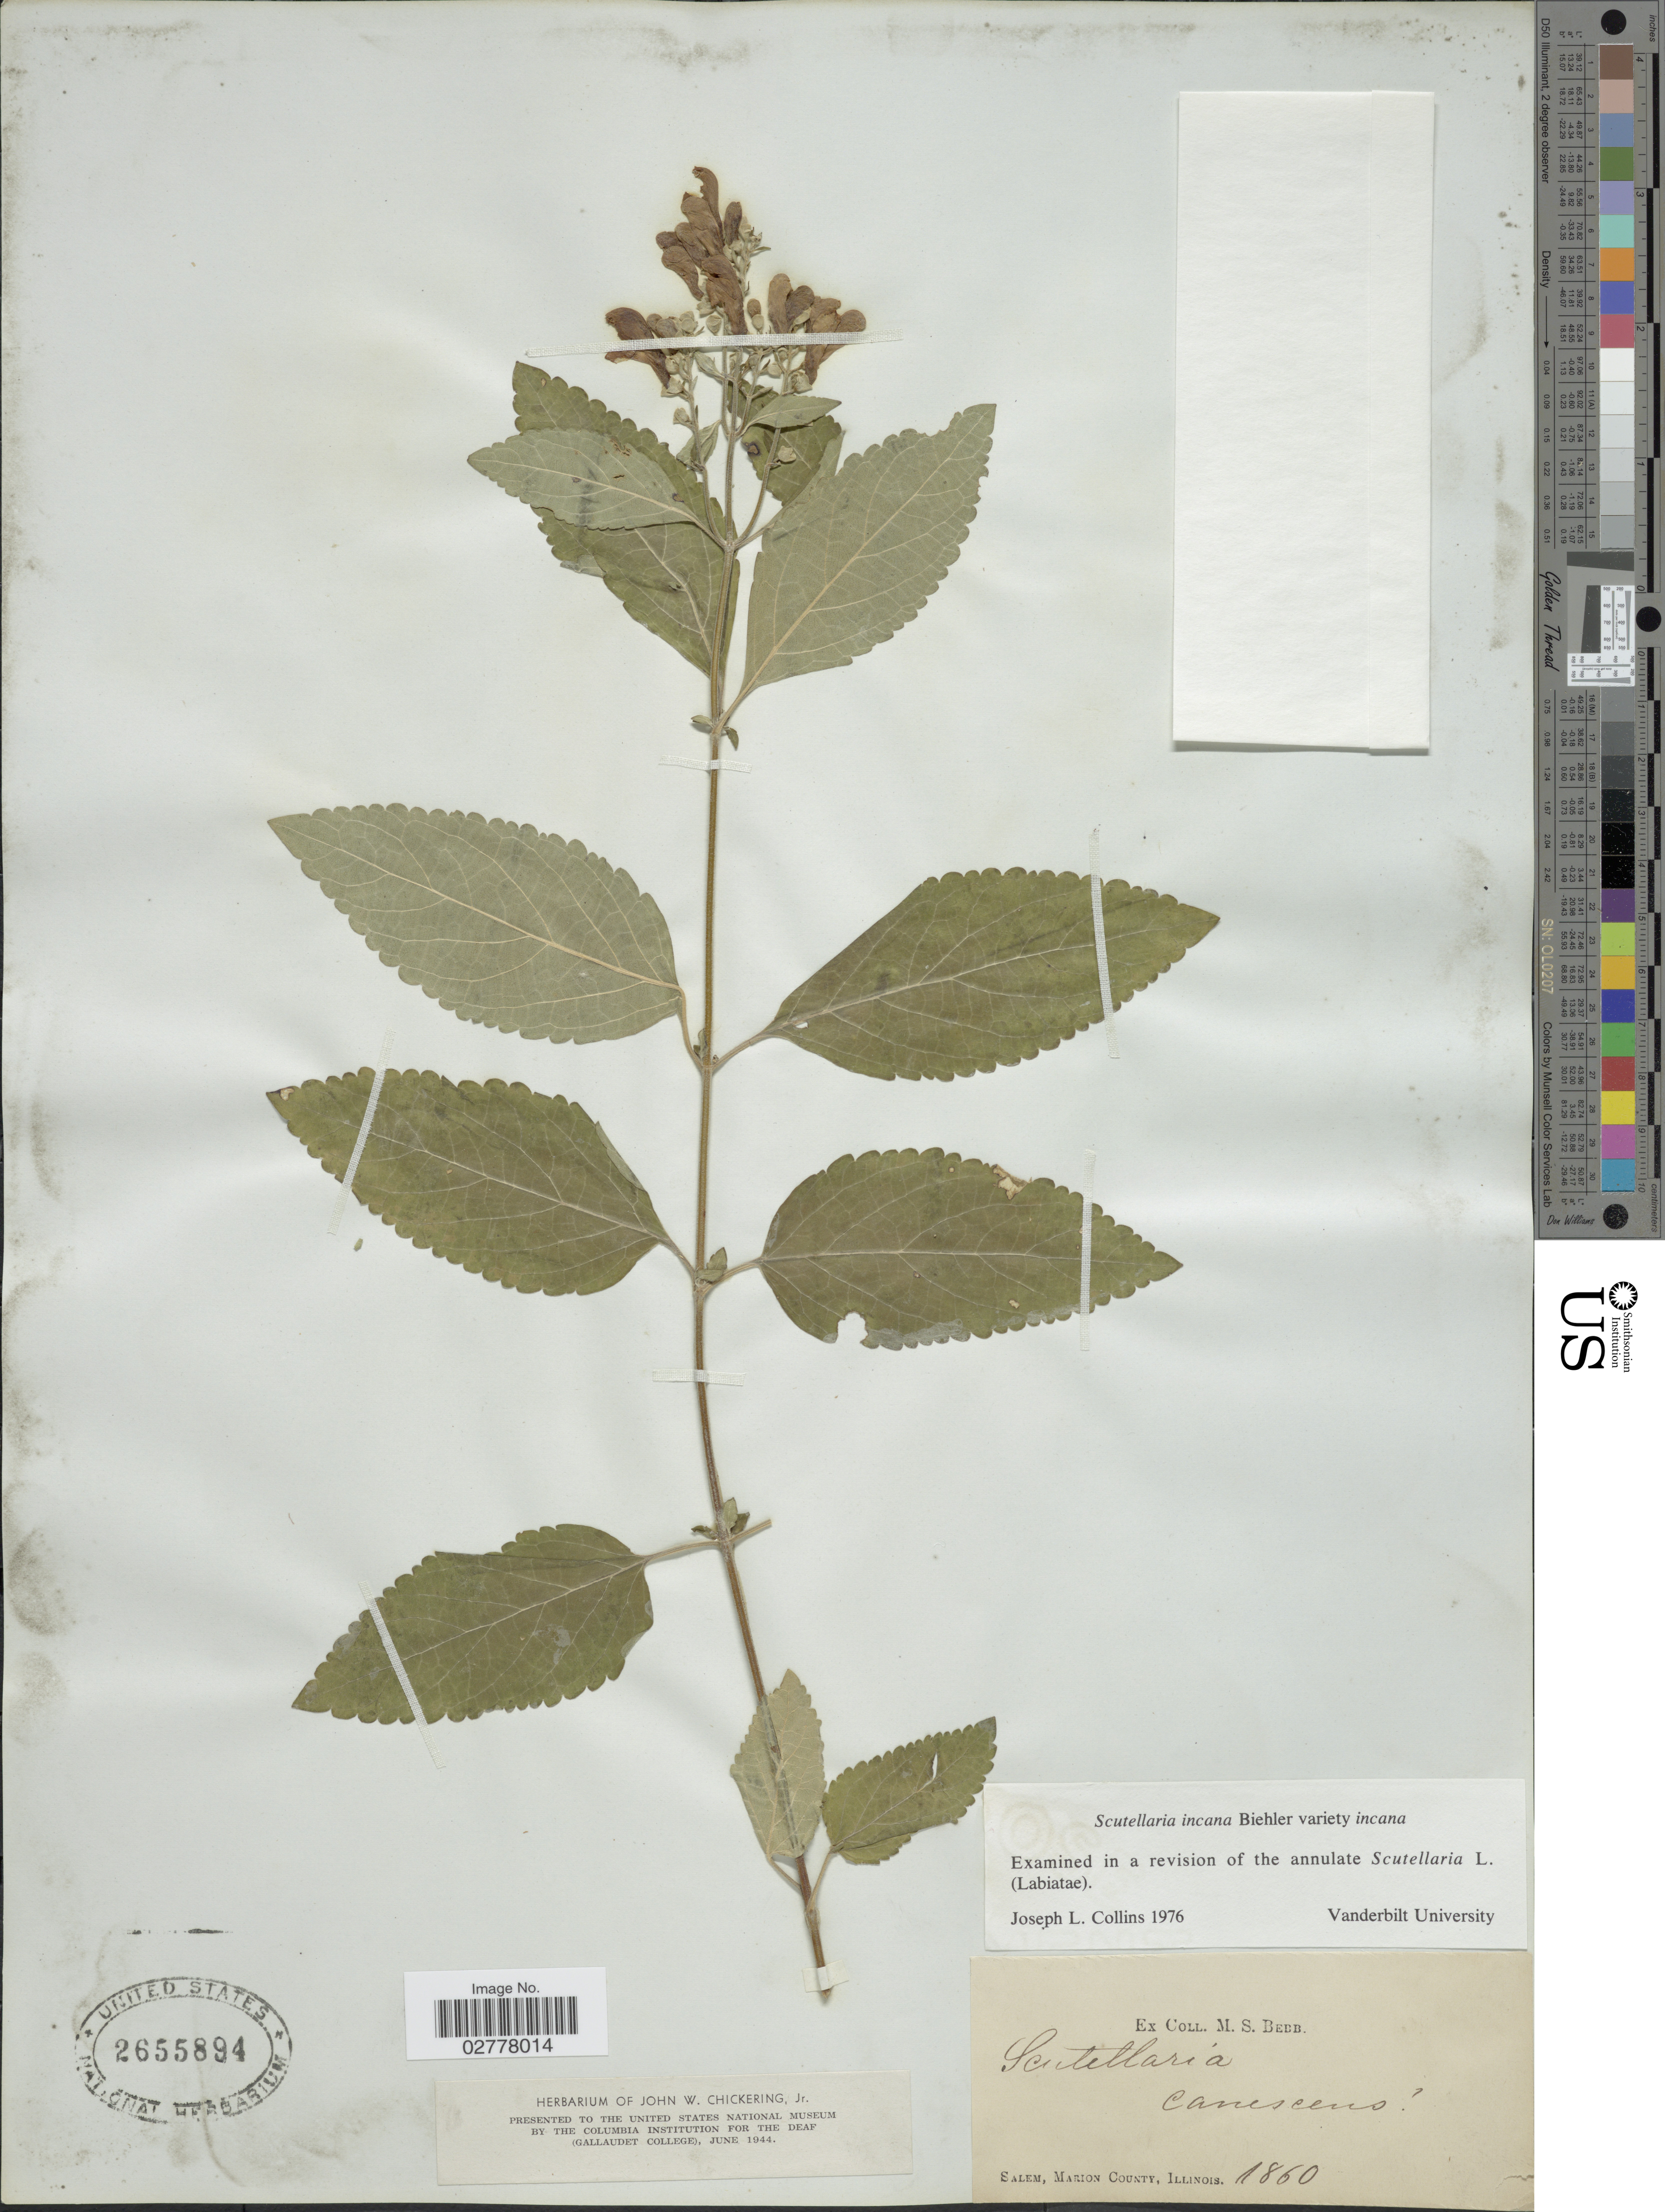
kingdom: Plantae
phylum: Tracheophyta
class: Magnoliopsida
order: Lamiales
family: Lamiaceae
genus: Scutellaria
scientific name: Scutellaria incana var. incana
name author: Biehler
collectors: M. Bebb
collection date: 1860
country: United States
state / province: Illinois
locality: Salem, Marion County.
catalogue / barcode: US 2655894